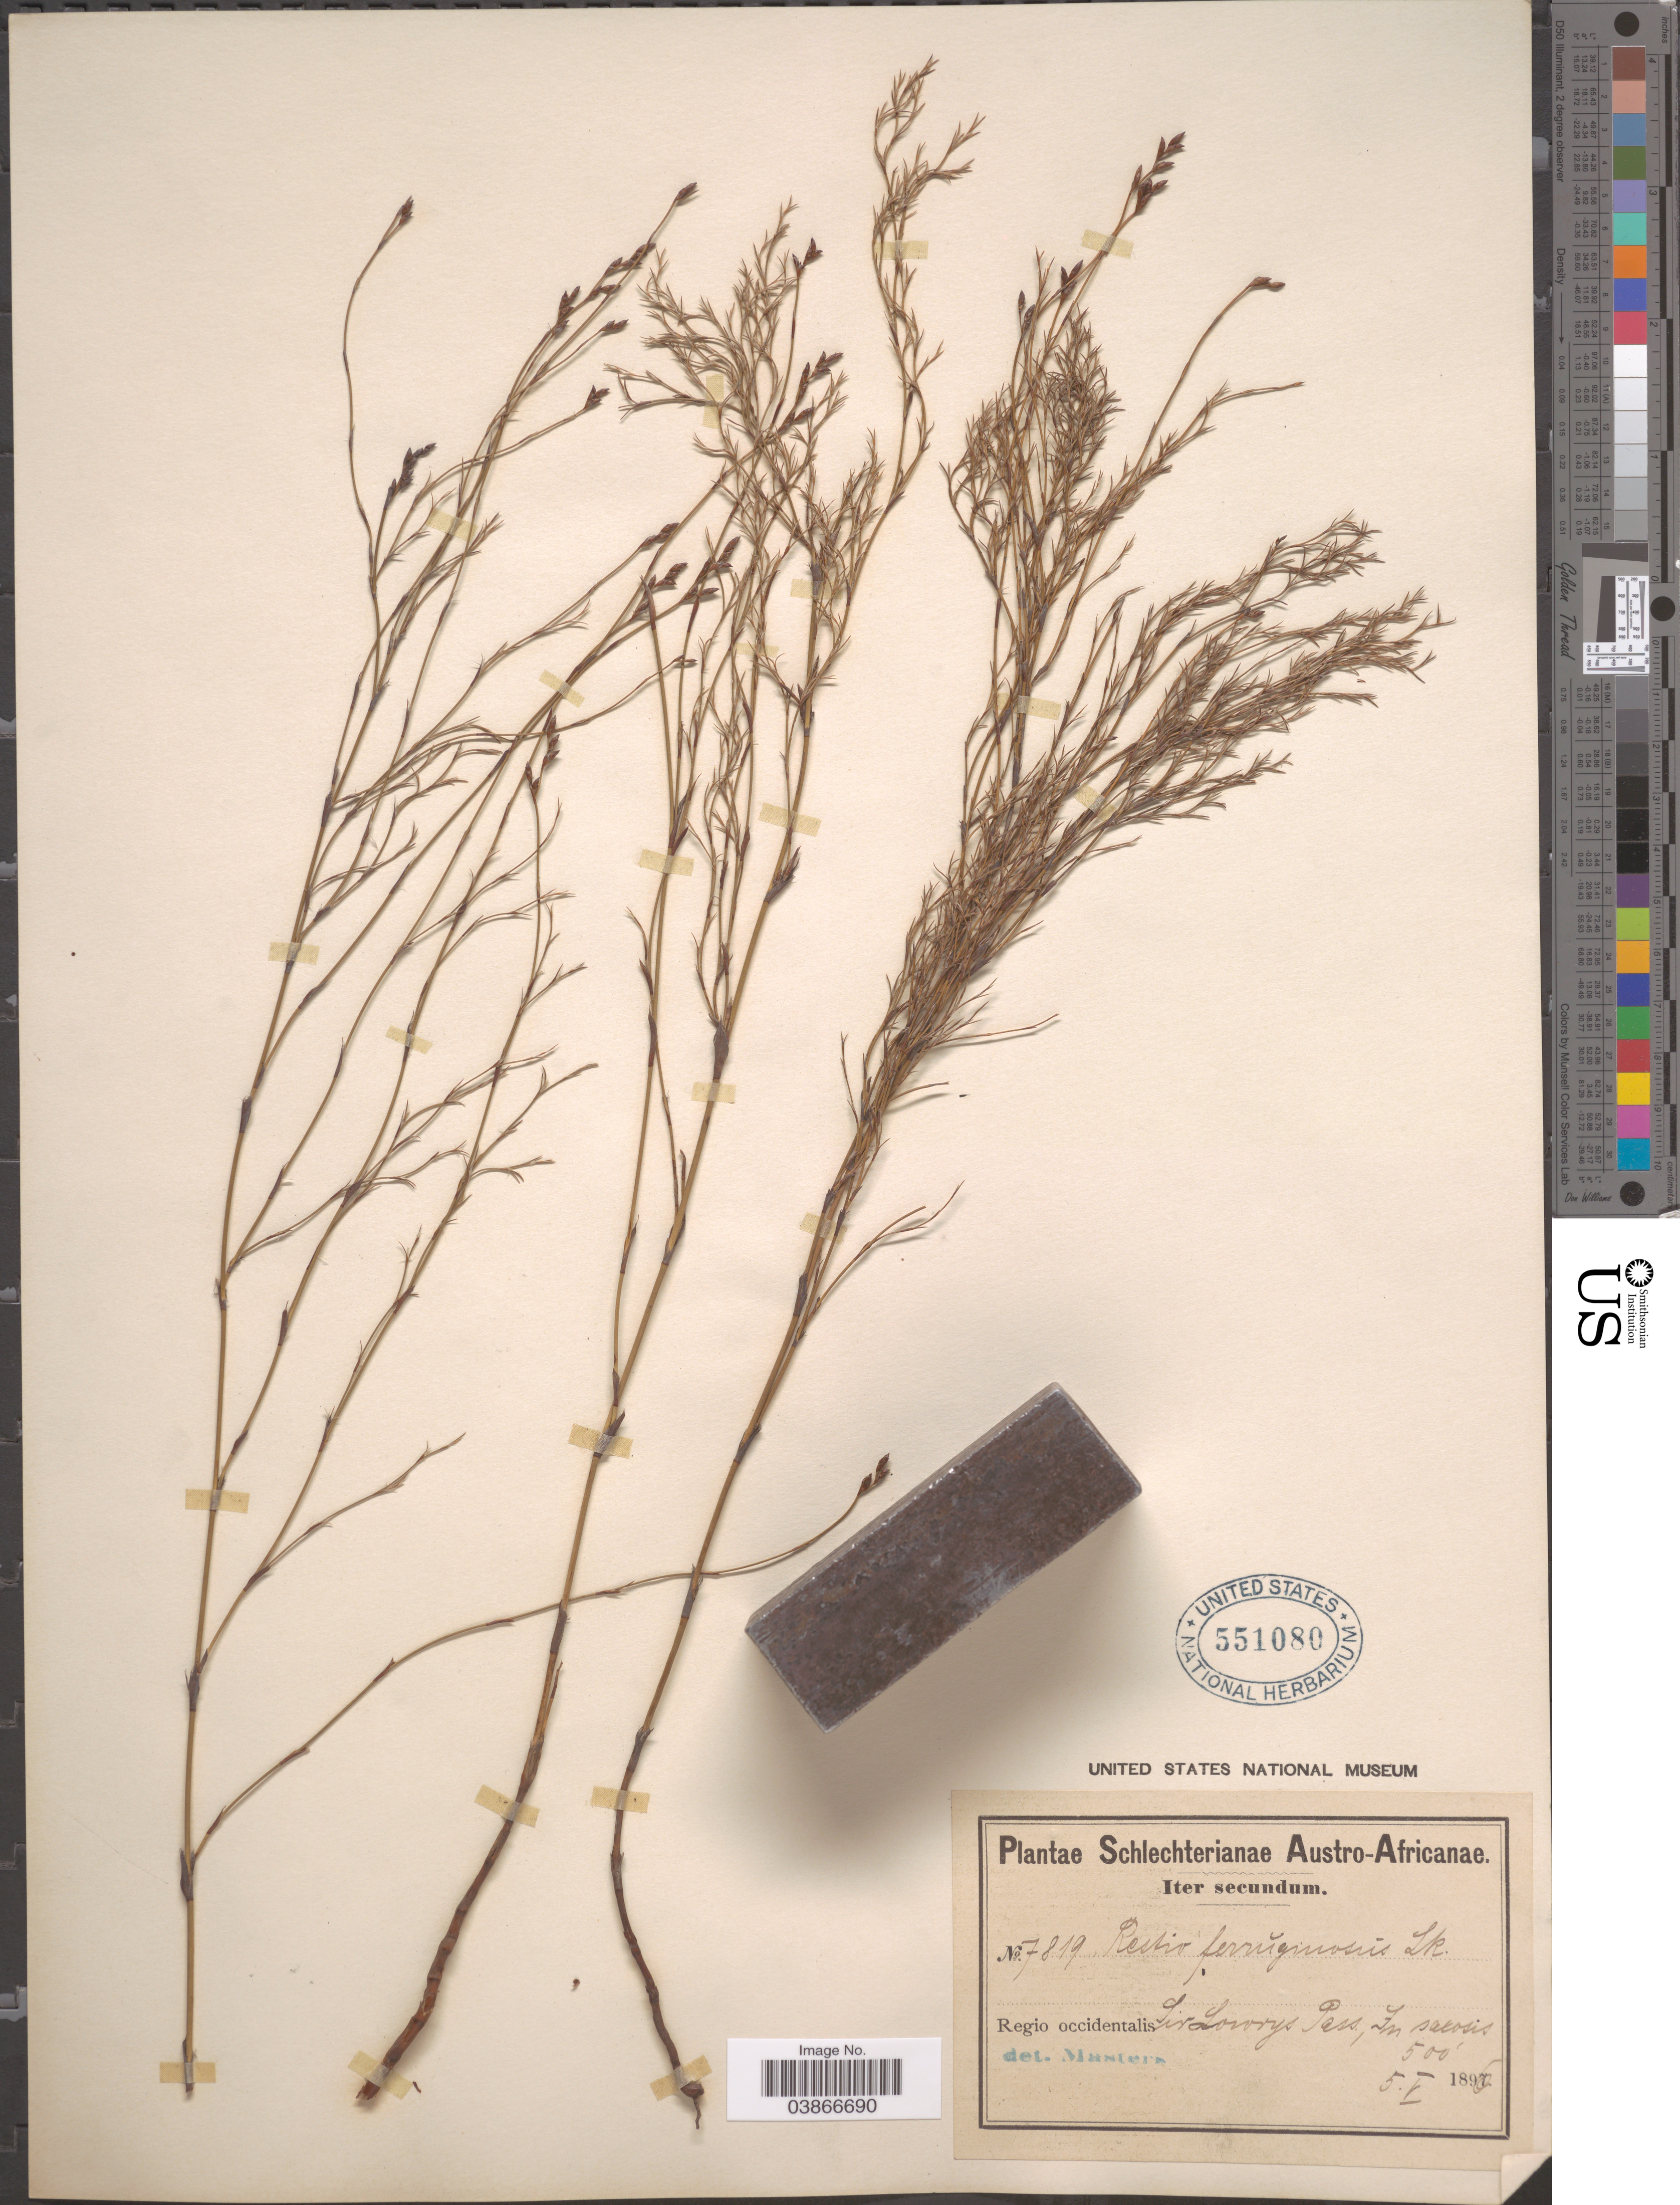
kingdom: Plantae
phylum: Tracheophyta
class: Liliopsida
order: Poales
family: Restionaceae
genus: Restio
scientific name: Restio ferrugineus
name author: Link ex Kunth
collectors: Schlechter, --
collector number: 7819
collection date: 1896-05-05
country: South Africa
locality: Austro-Africanæ. Regio occidentalis Sir Lowrys Pass, In saxosis.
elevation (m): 152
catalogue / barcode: US 551080